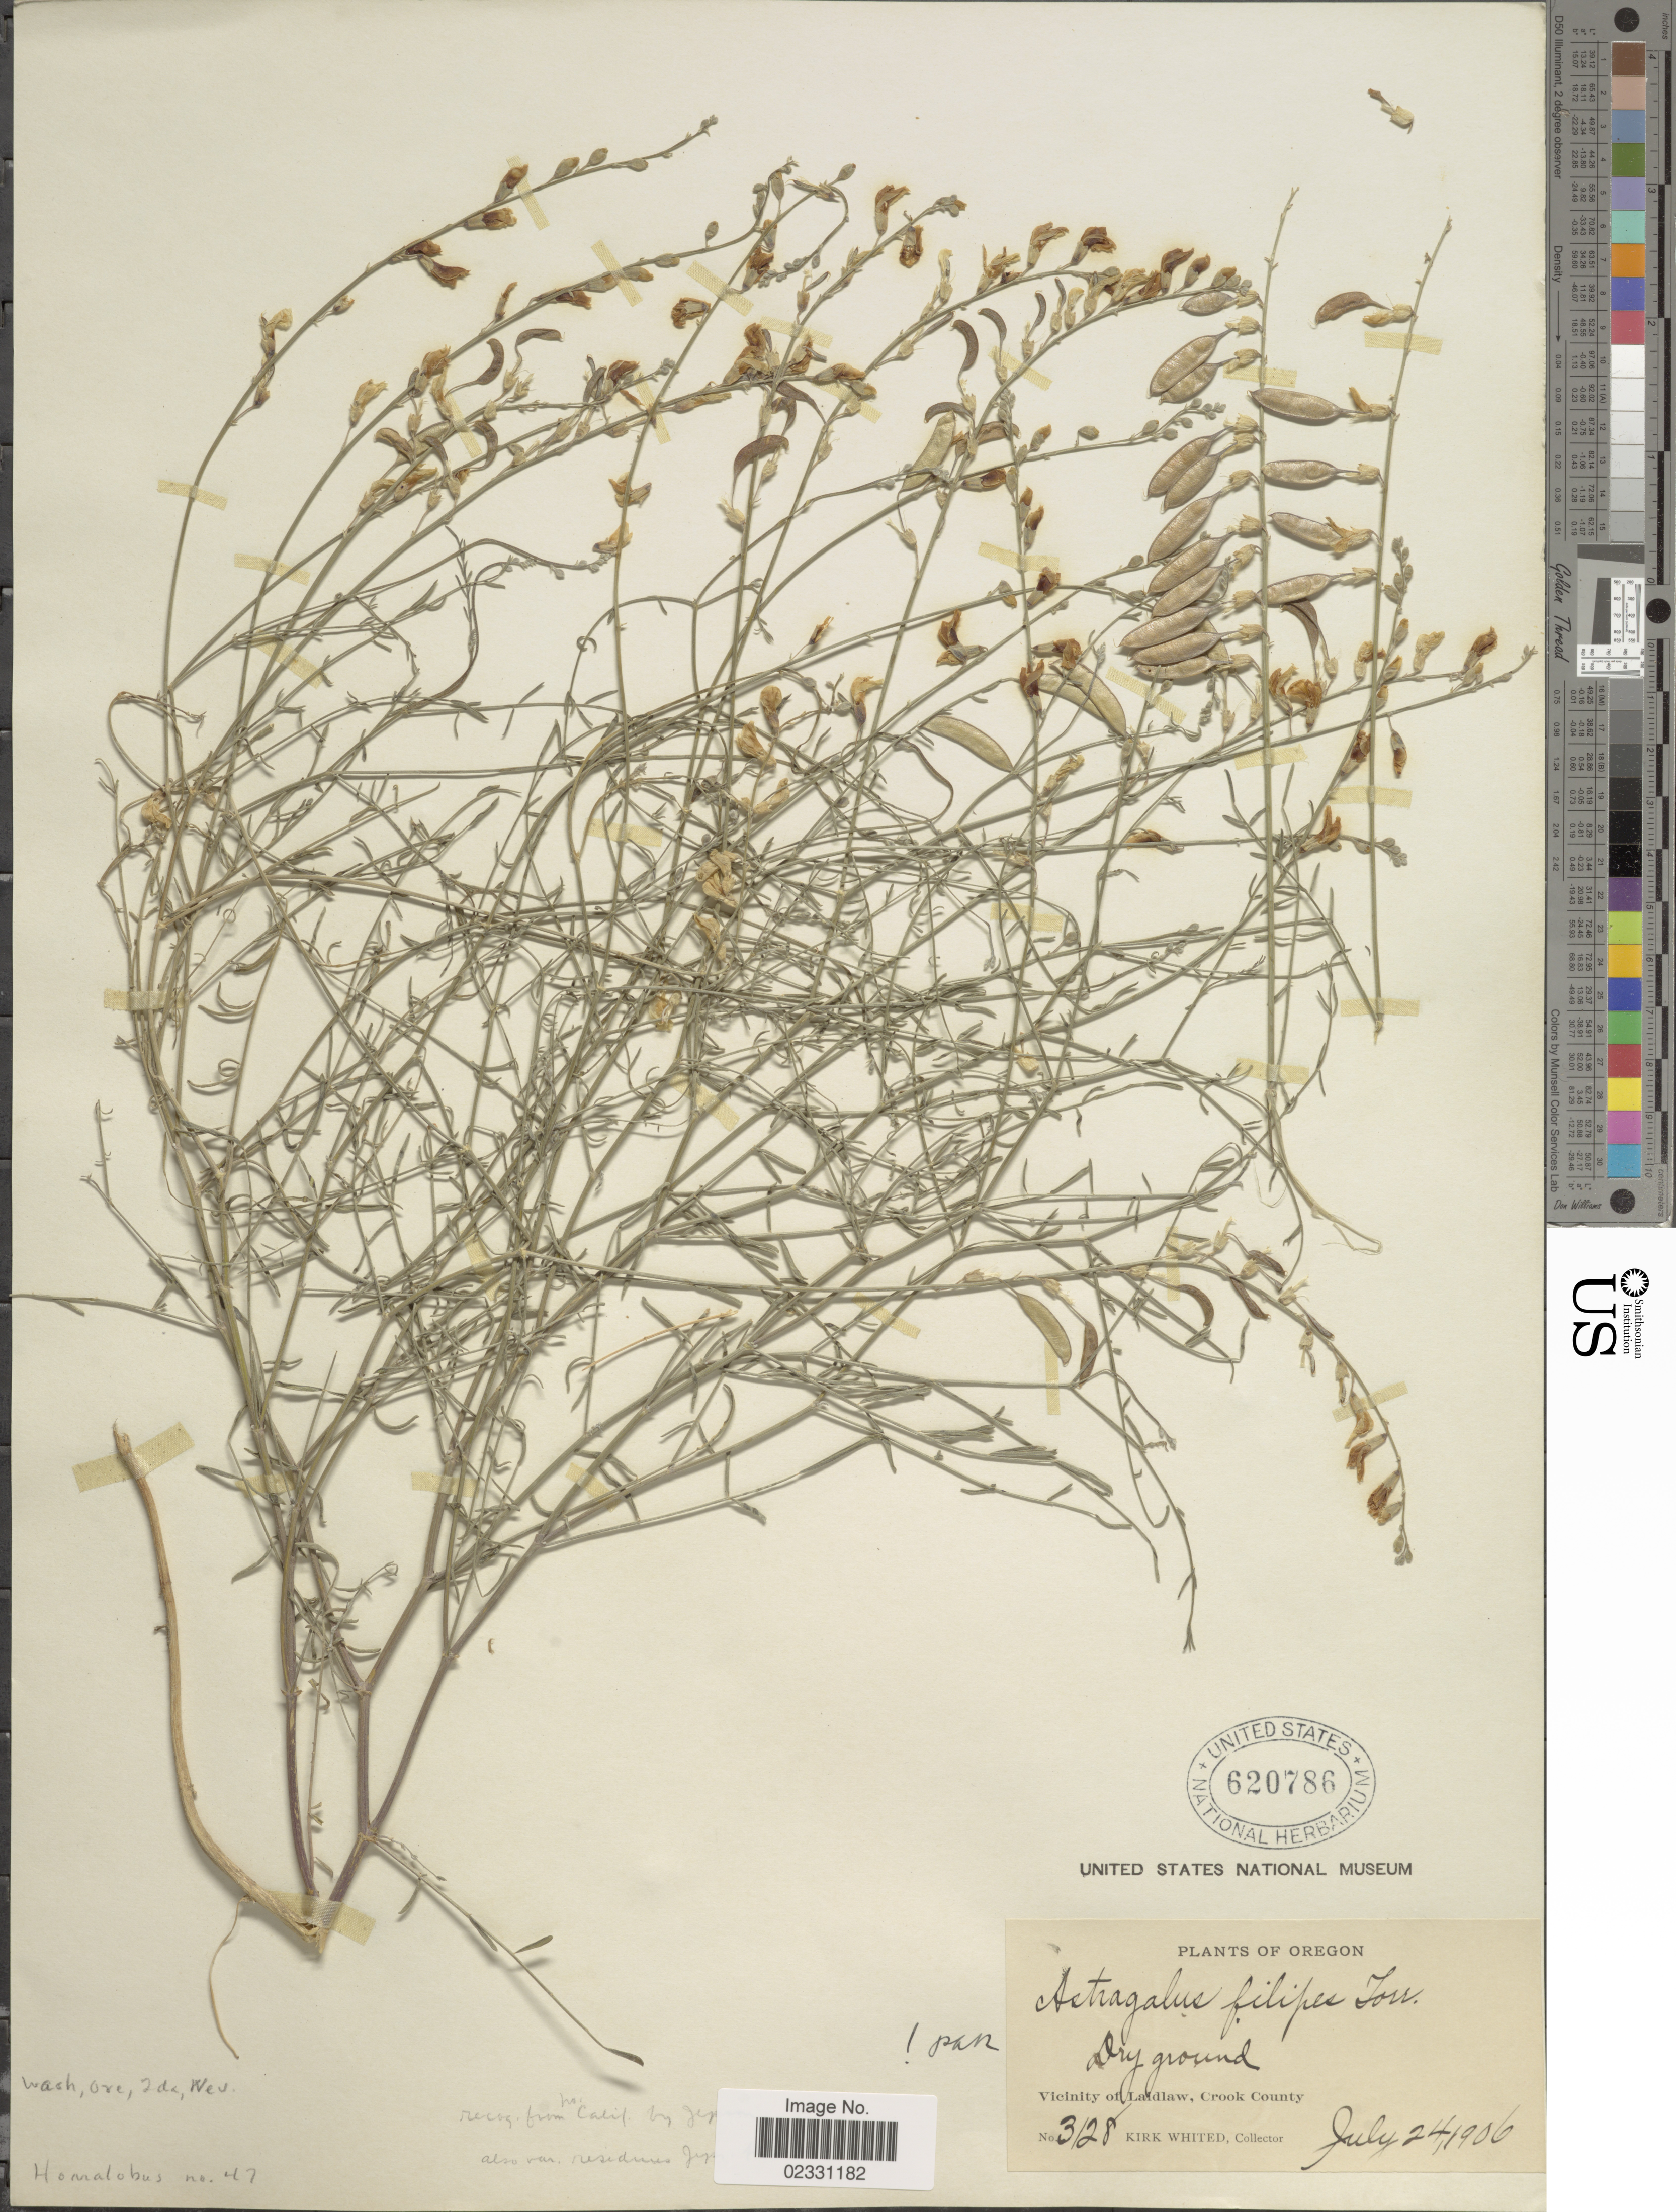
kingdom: Plantae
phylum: Tracheophyta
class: Magnoliopsida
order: Fabales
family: Fabaceae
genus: Astragalus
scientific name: Astragalus filipes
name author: A. Gray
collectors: K. Whited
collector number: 3128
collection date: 1906-07-24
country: United States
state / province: Oregon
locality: Vicinity of Laidlaw, Crook County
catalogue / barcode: US 620786